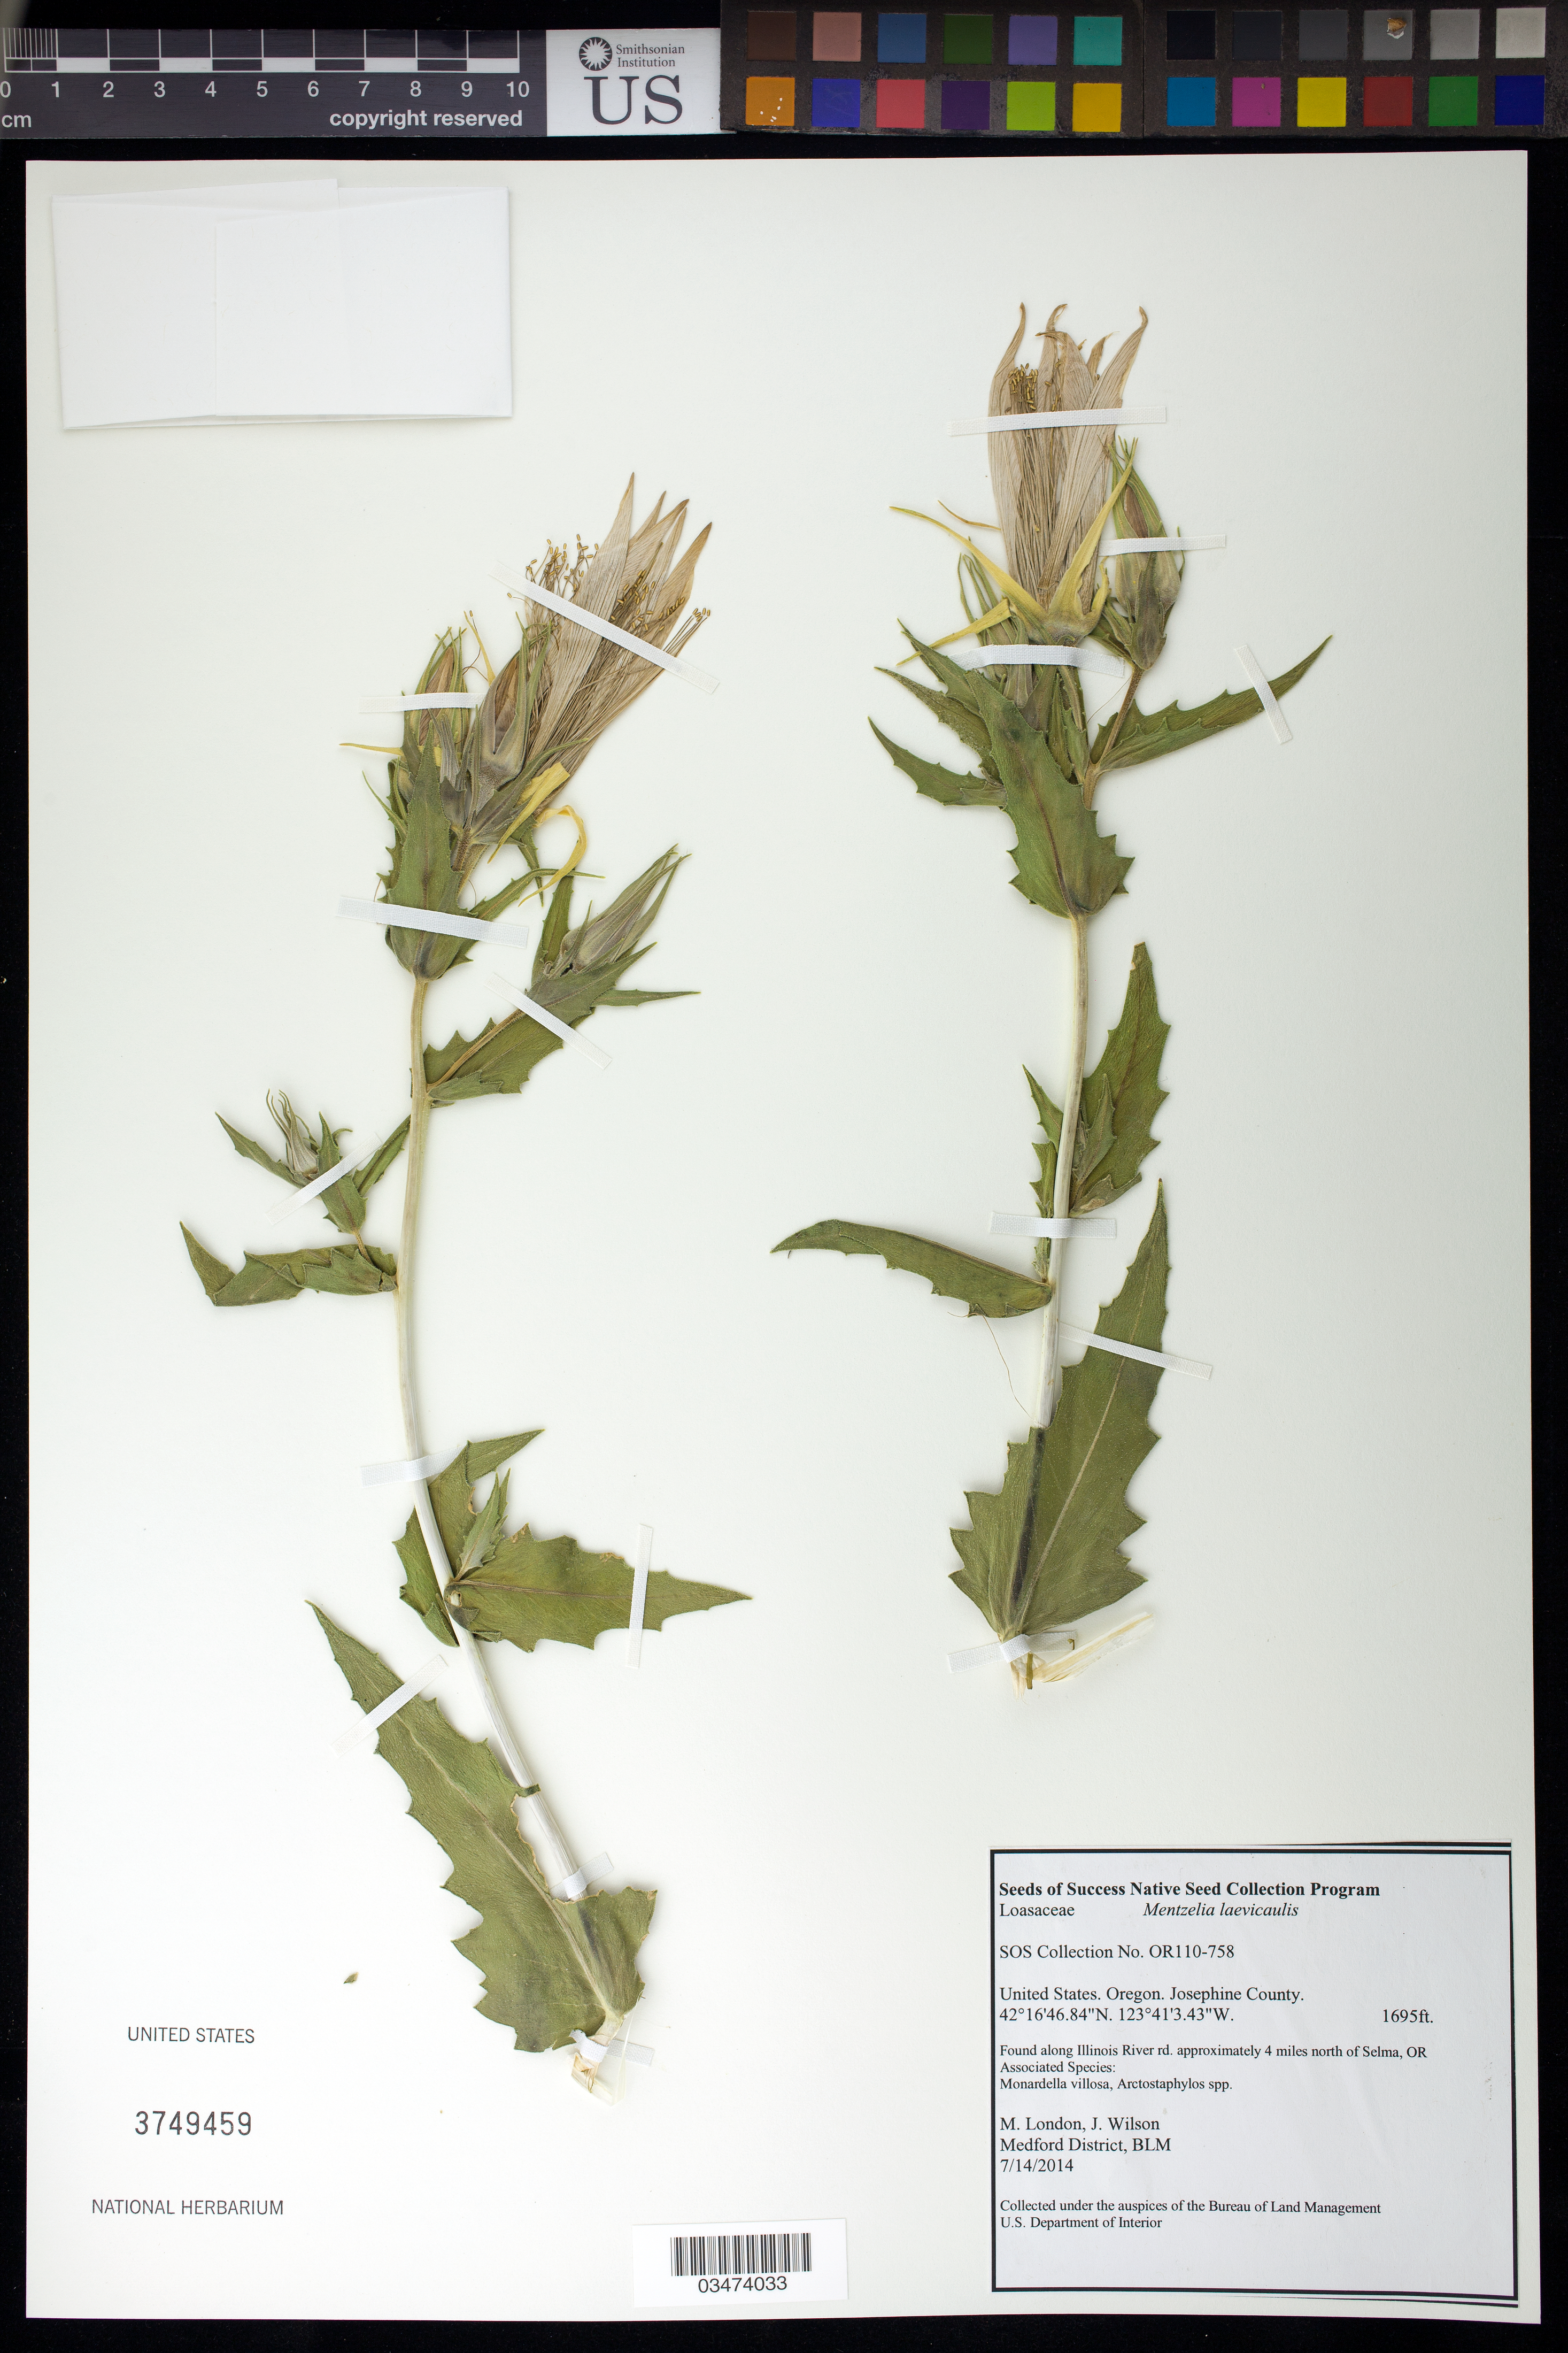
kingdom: Plantae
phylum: Tracheophyta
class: Magnoliopsida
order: Cornales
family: Loasaceae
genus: Mentzelia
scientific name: Mentzelia laevicaulis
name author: (Douglas ex Hook.) Torr. & A. Gray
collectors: M. London & J. Wilson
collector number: OR110-758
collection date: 2014-07-14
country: United States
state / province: Oregon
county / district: Josephine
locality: Illinois River Rd., approx. 4 miles N of Selma.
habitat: Associated species: Monardella villosa, Arctostaphylos sp.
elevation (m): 517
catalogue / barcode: US 3749459